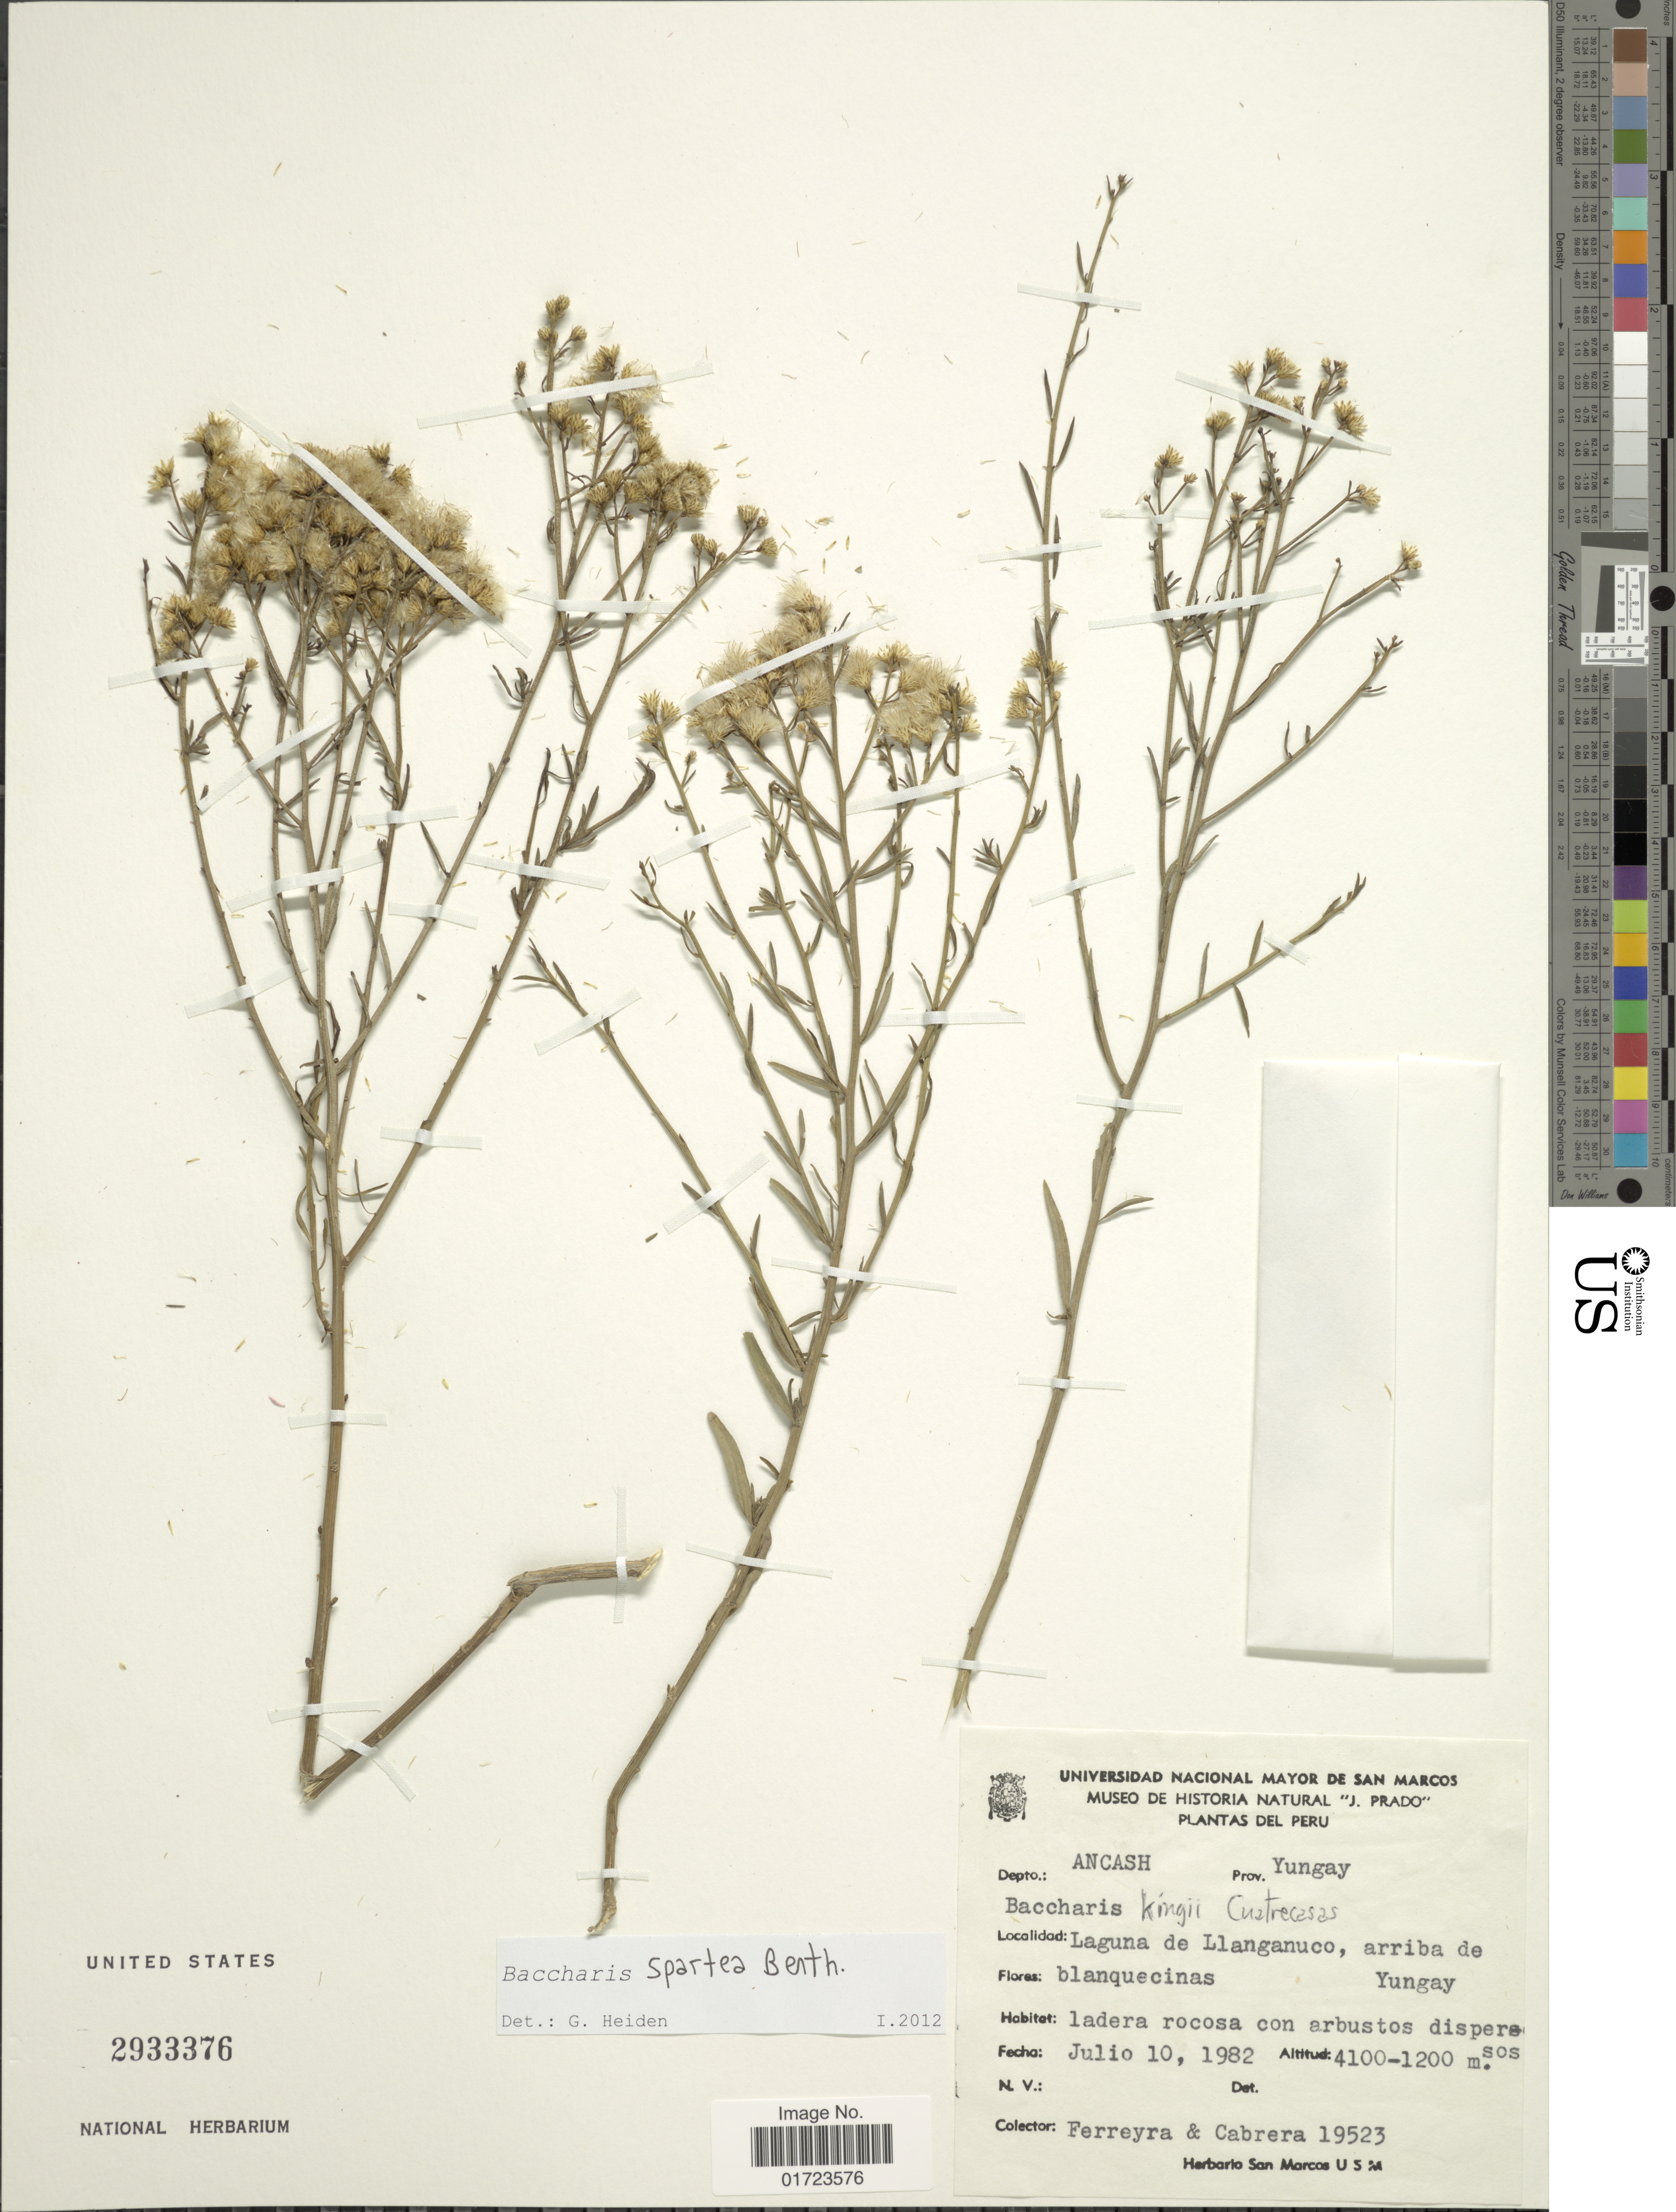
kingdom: Plantae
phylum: Tracheophyta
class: Magnoliopsida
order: Asterales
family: Asteraceae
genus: Baccharis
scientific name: Baccharis spartea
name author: Benth.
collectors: Ferreyra & Cabrera, --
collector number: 19523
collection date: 1982-07-10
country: Peru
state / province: Ancash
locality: Depto.: Ancash, Prov. Yungay, Laguna de Llanganuco, arriba de Yungay.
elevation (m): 1200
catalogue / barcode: US 2933376